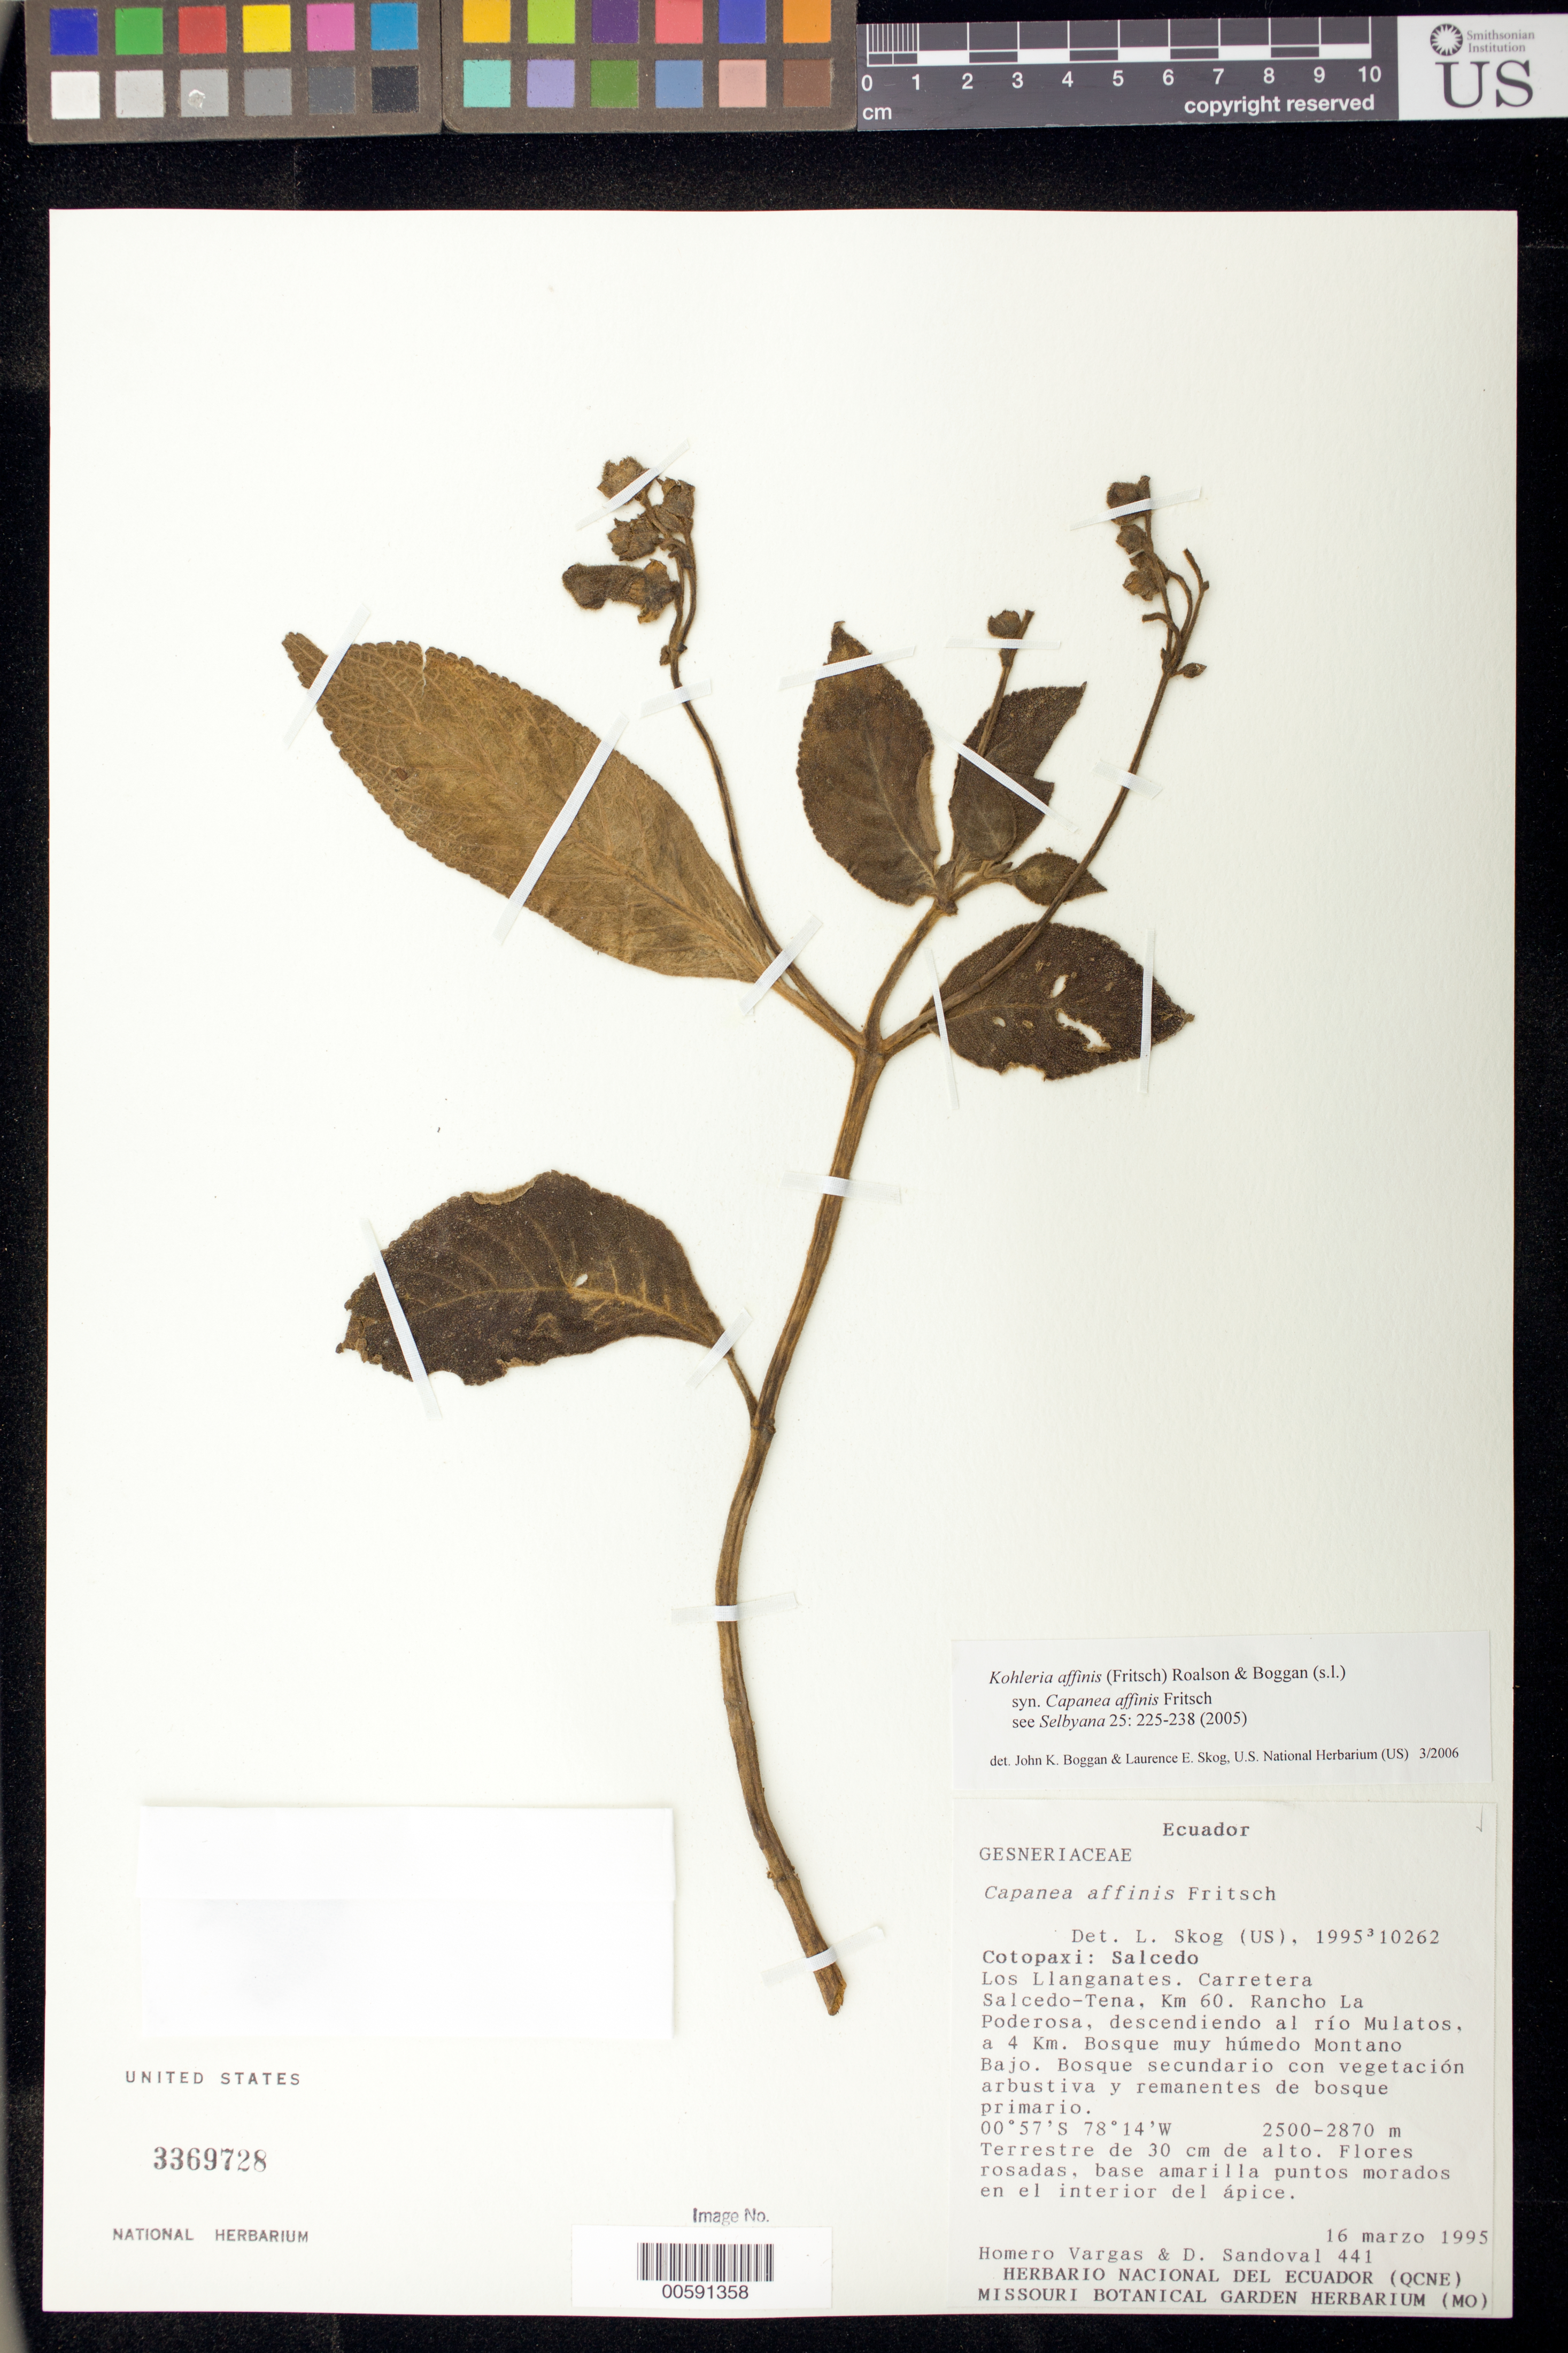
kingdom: Plantae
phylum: Tracheophyta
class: Magnoliopsida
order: Lamiales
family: Gesneriaceae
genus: Kohleria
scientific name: Kohleria affinis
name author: (Fritsch) Roalson & Boggan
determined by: Boggan, J. K.; Skog, L. E.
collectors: H. Vargas & D. Sandoval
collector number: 441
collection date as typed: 16 Mar 1995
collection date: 1995-03-16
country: Ecuador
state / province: Cotopaxi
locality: Salcedo. Los Llanganates, Carretera Salcedo-Tena, km 60; Rancho La Poderosa, descendiendo al río Mulatos, a 4 km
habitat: Bosque muy húmedo montano bajo; bosque secundario con vegetación arbustiva y remanentes de bosque primario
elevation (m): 2500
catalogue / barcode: US 3369728